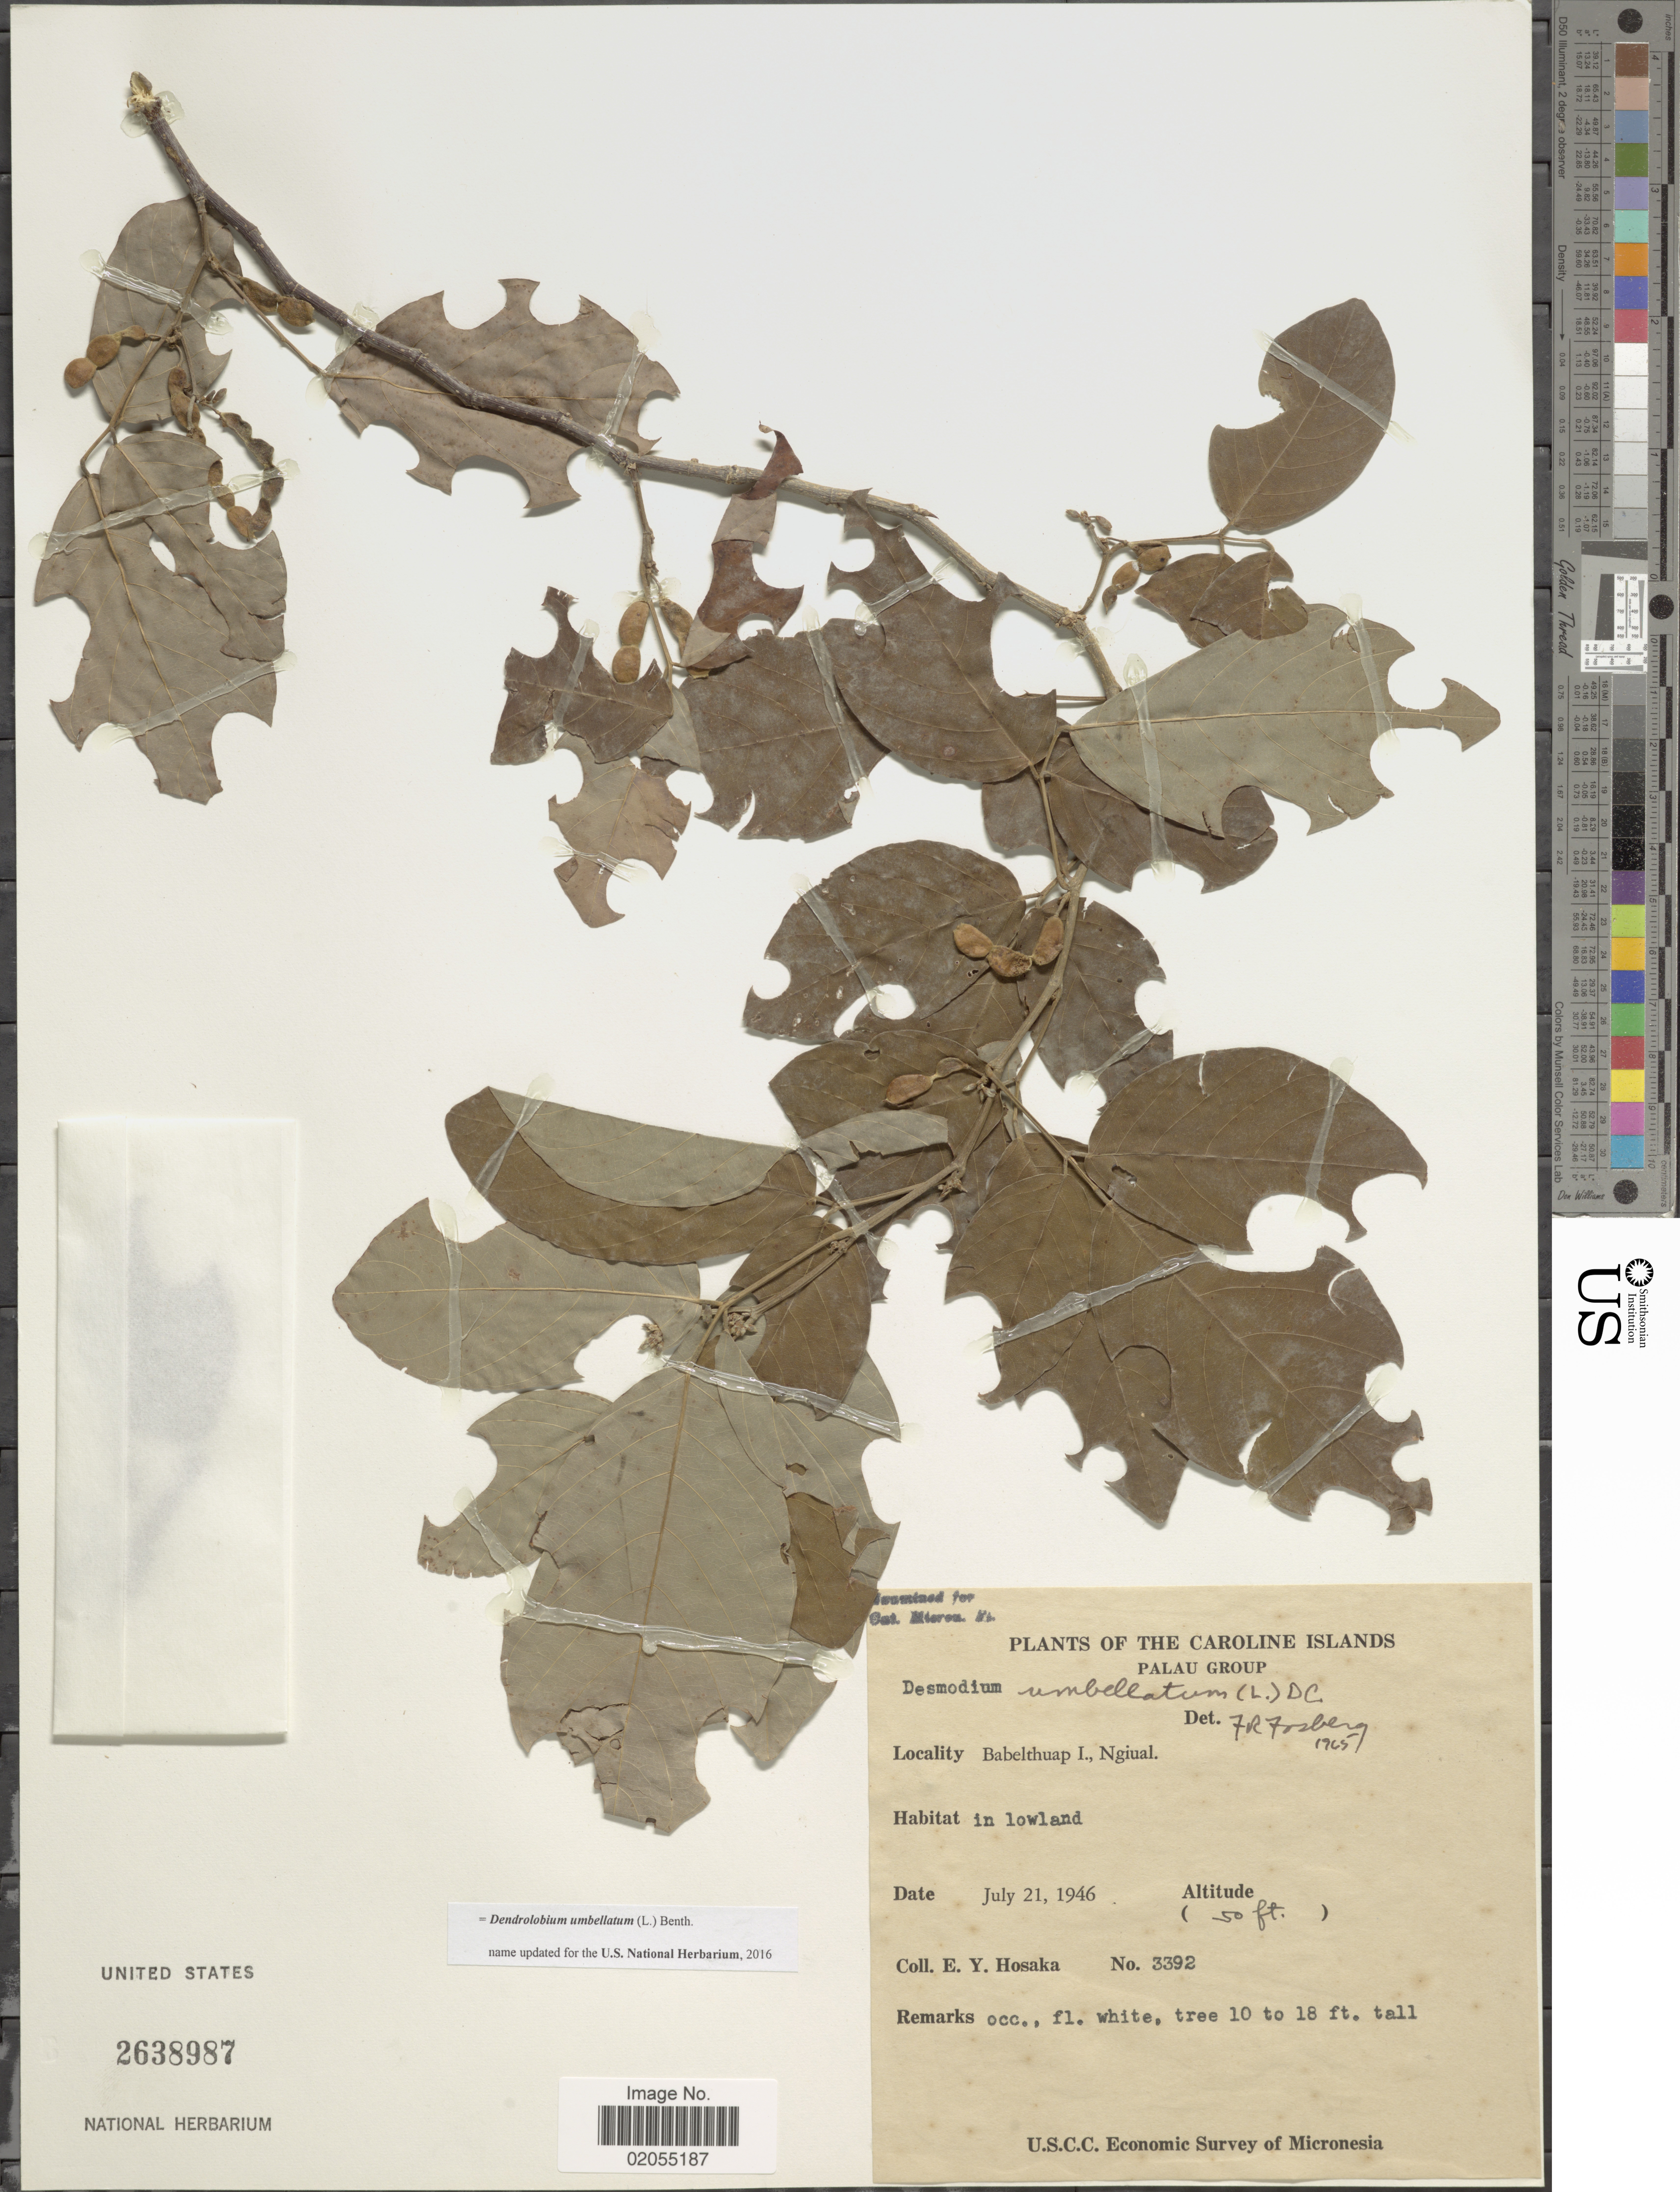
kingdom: Plantae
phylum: Tracheophyta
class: Magnoliopsida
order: Fabales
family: Fabaceae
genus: Dendrolobium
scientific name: Dendrolobium umbellatum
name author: (L.) Benth.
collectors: E. Y. Hosaka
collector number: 3392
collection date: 1946-07-21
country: Palau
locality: Caroline Islands, Palau Group, Babelthuap I., Ngiual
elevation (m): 15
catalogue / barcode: US 2638987